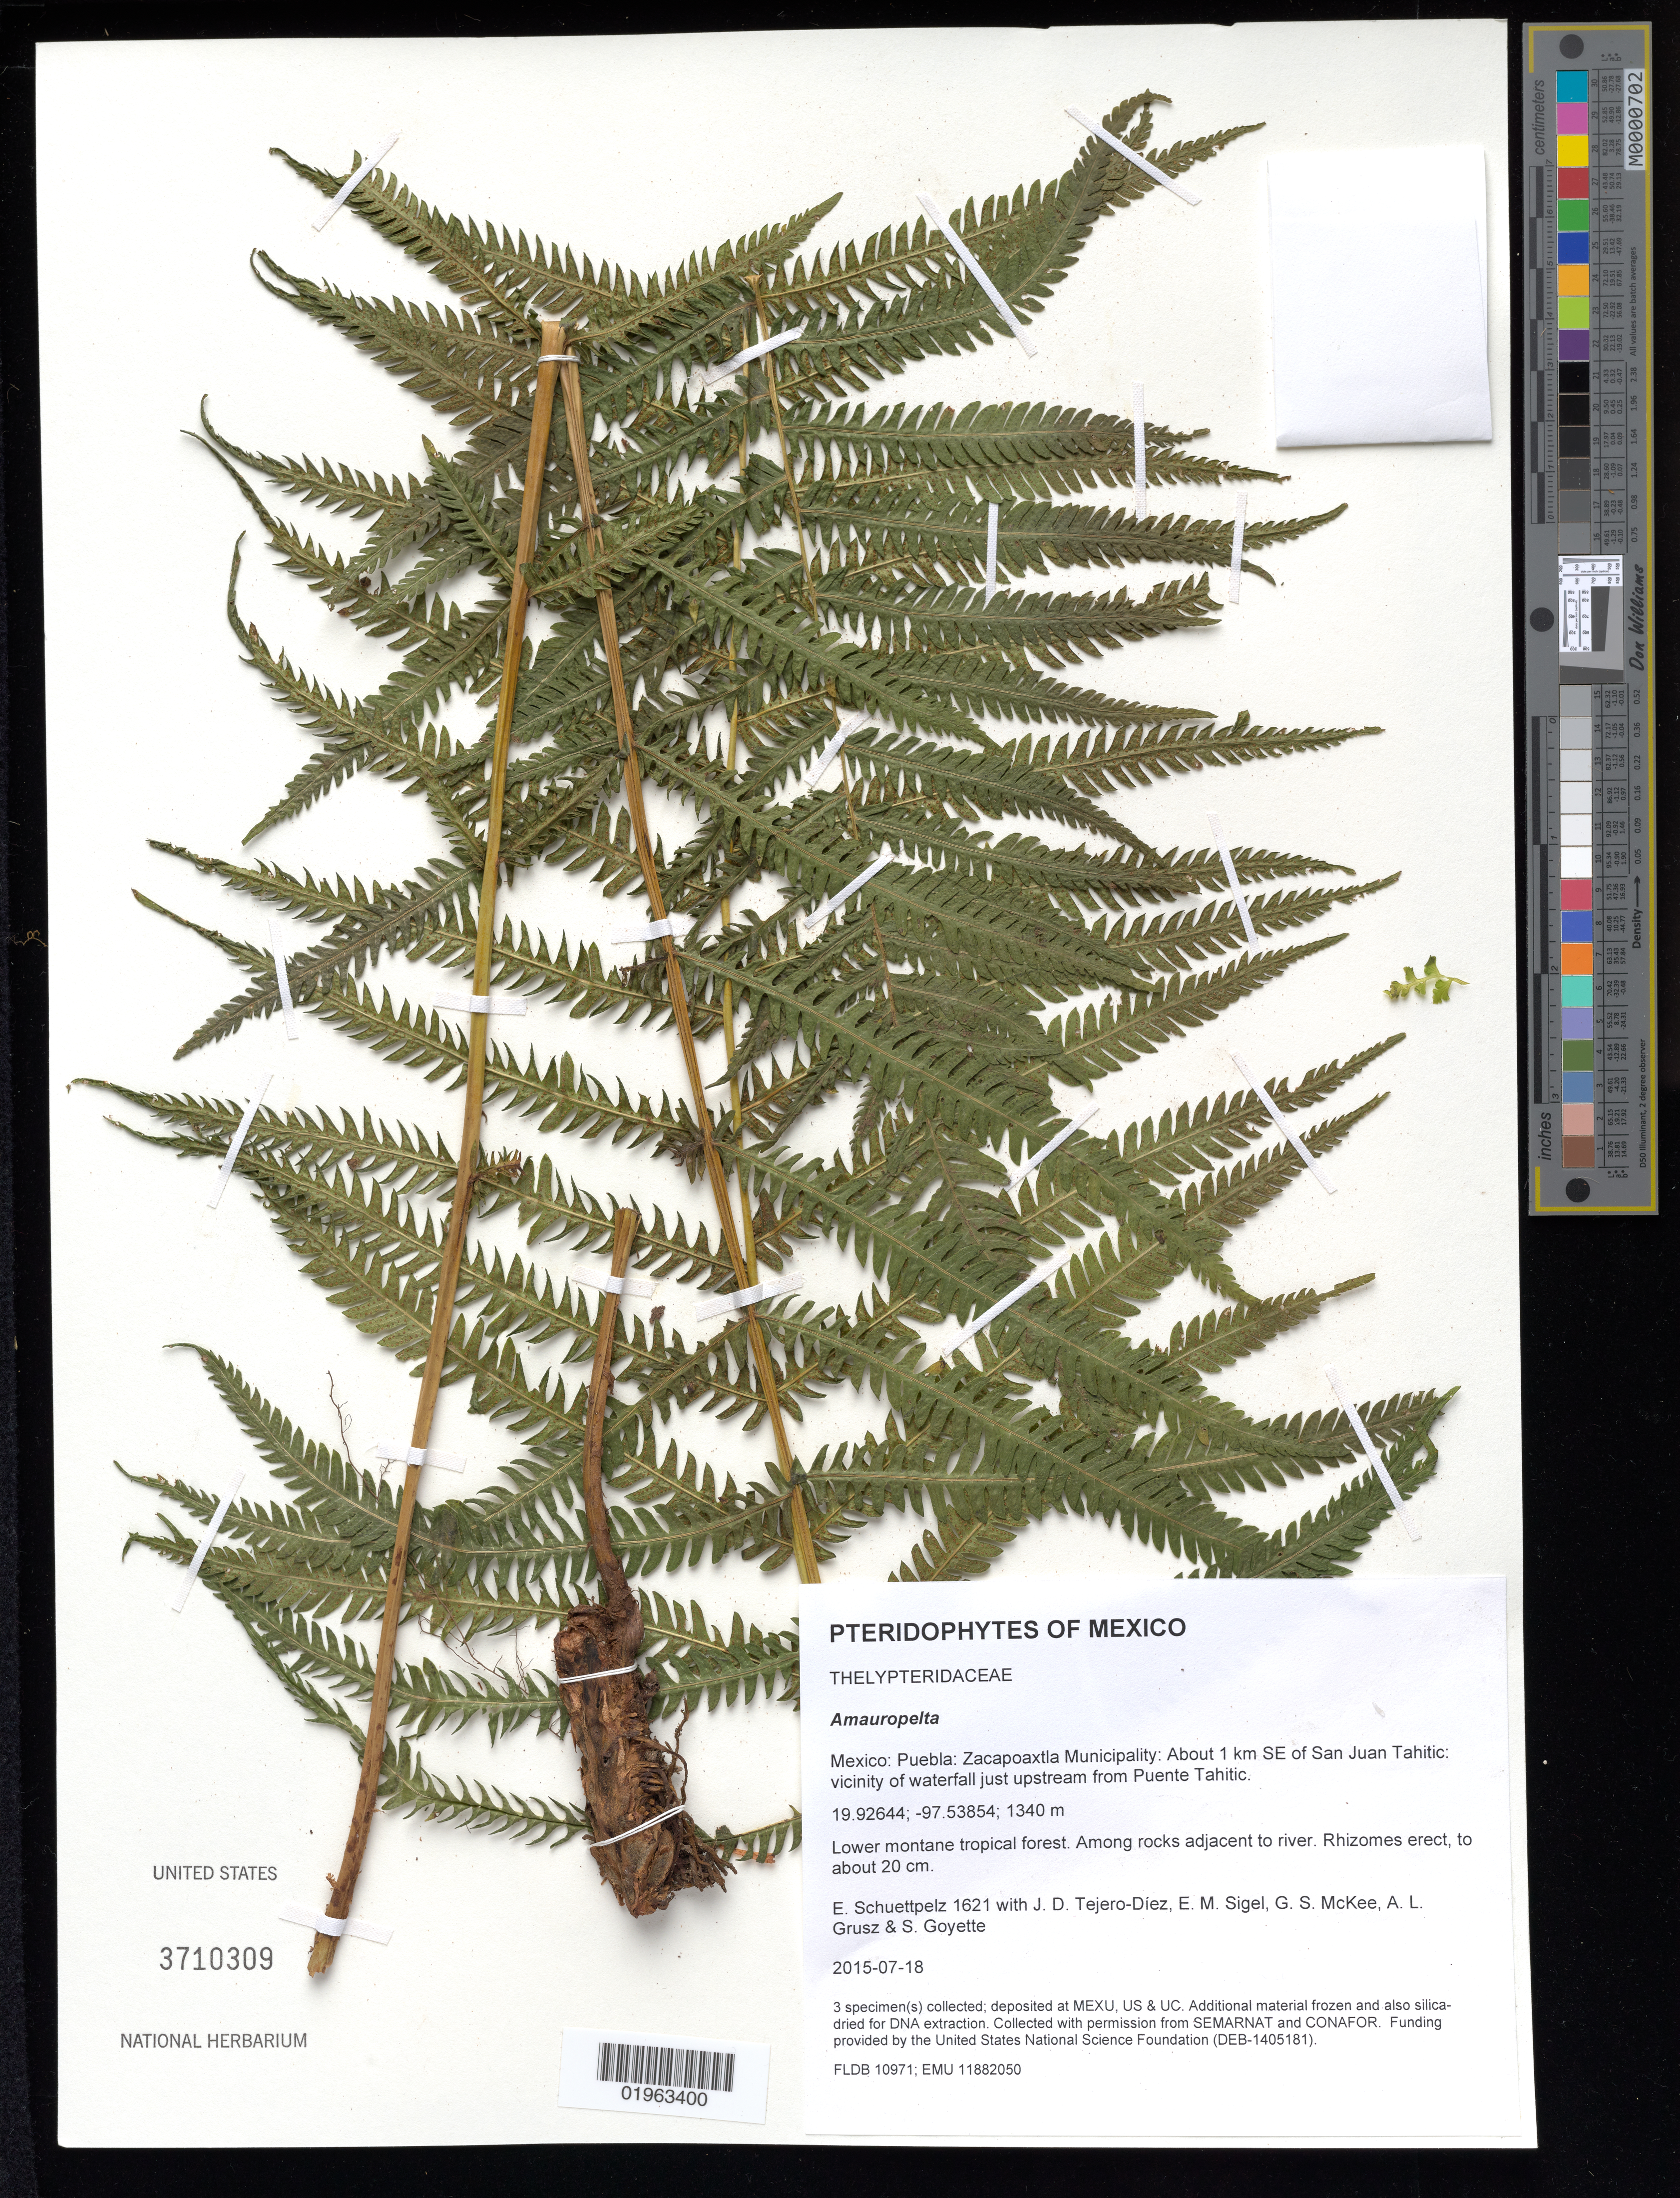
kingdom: Plantae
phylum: Tracheophyta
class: Polypodiopsida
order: Polypodiales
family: Thelypteridaceae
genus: Amauropelta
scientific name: Amauropelta sp.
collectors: E. Schuettpelz, D. Tejero-Díez, E. M. Sigel, G. S. McKee & A. Grusz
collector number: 1621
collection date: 2015-07-18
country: Mexico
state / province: Puebla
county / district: Zacapoaxtla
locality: About 1 km SE of San Juan Tahitic: vicinity of waterfall just upstream from Puente Tahitic.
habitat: Lower montane tropical forest.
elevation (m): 1340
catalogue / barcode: US 3710309